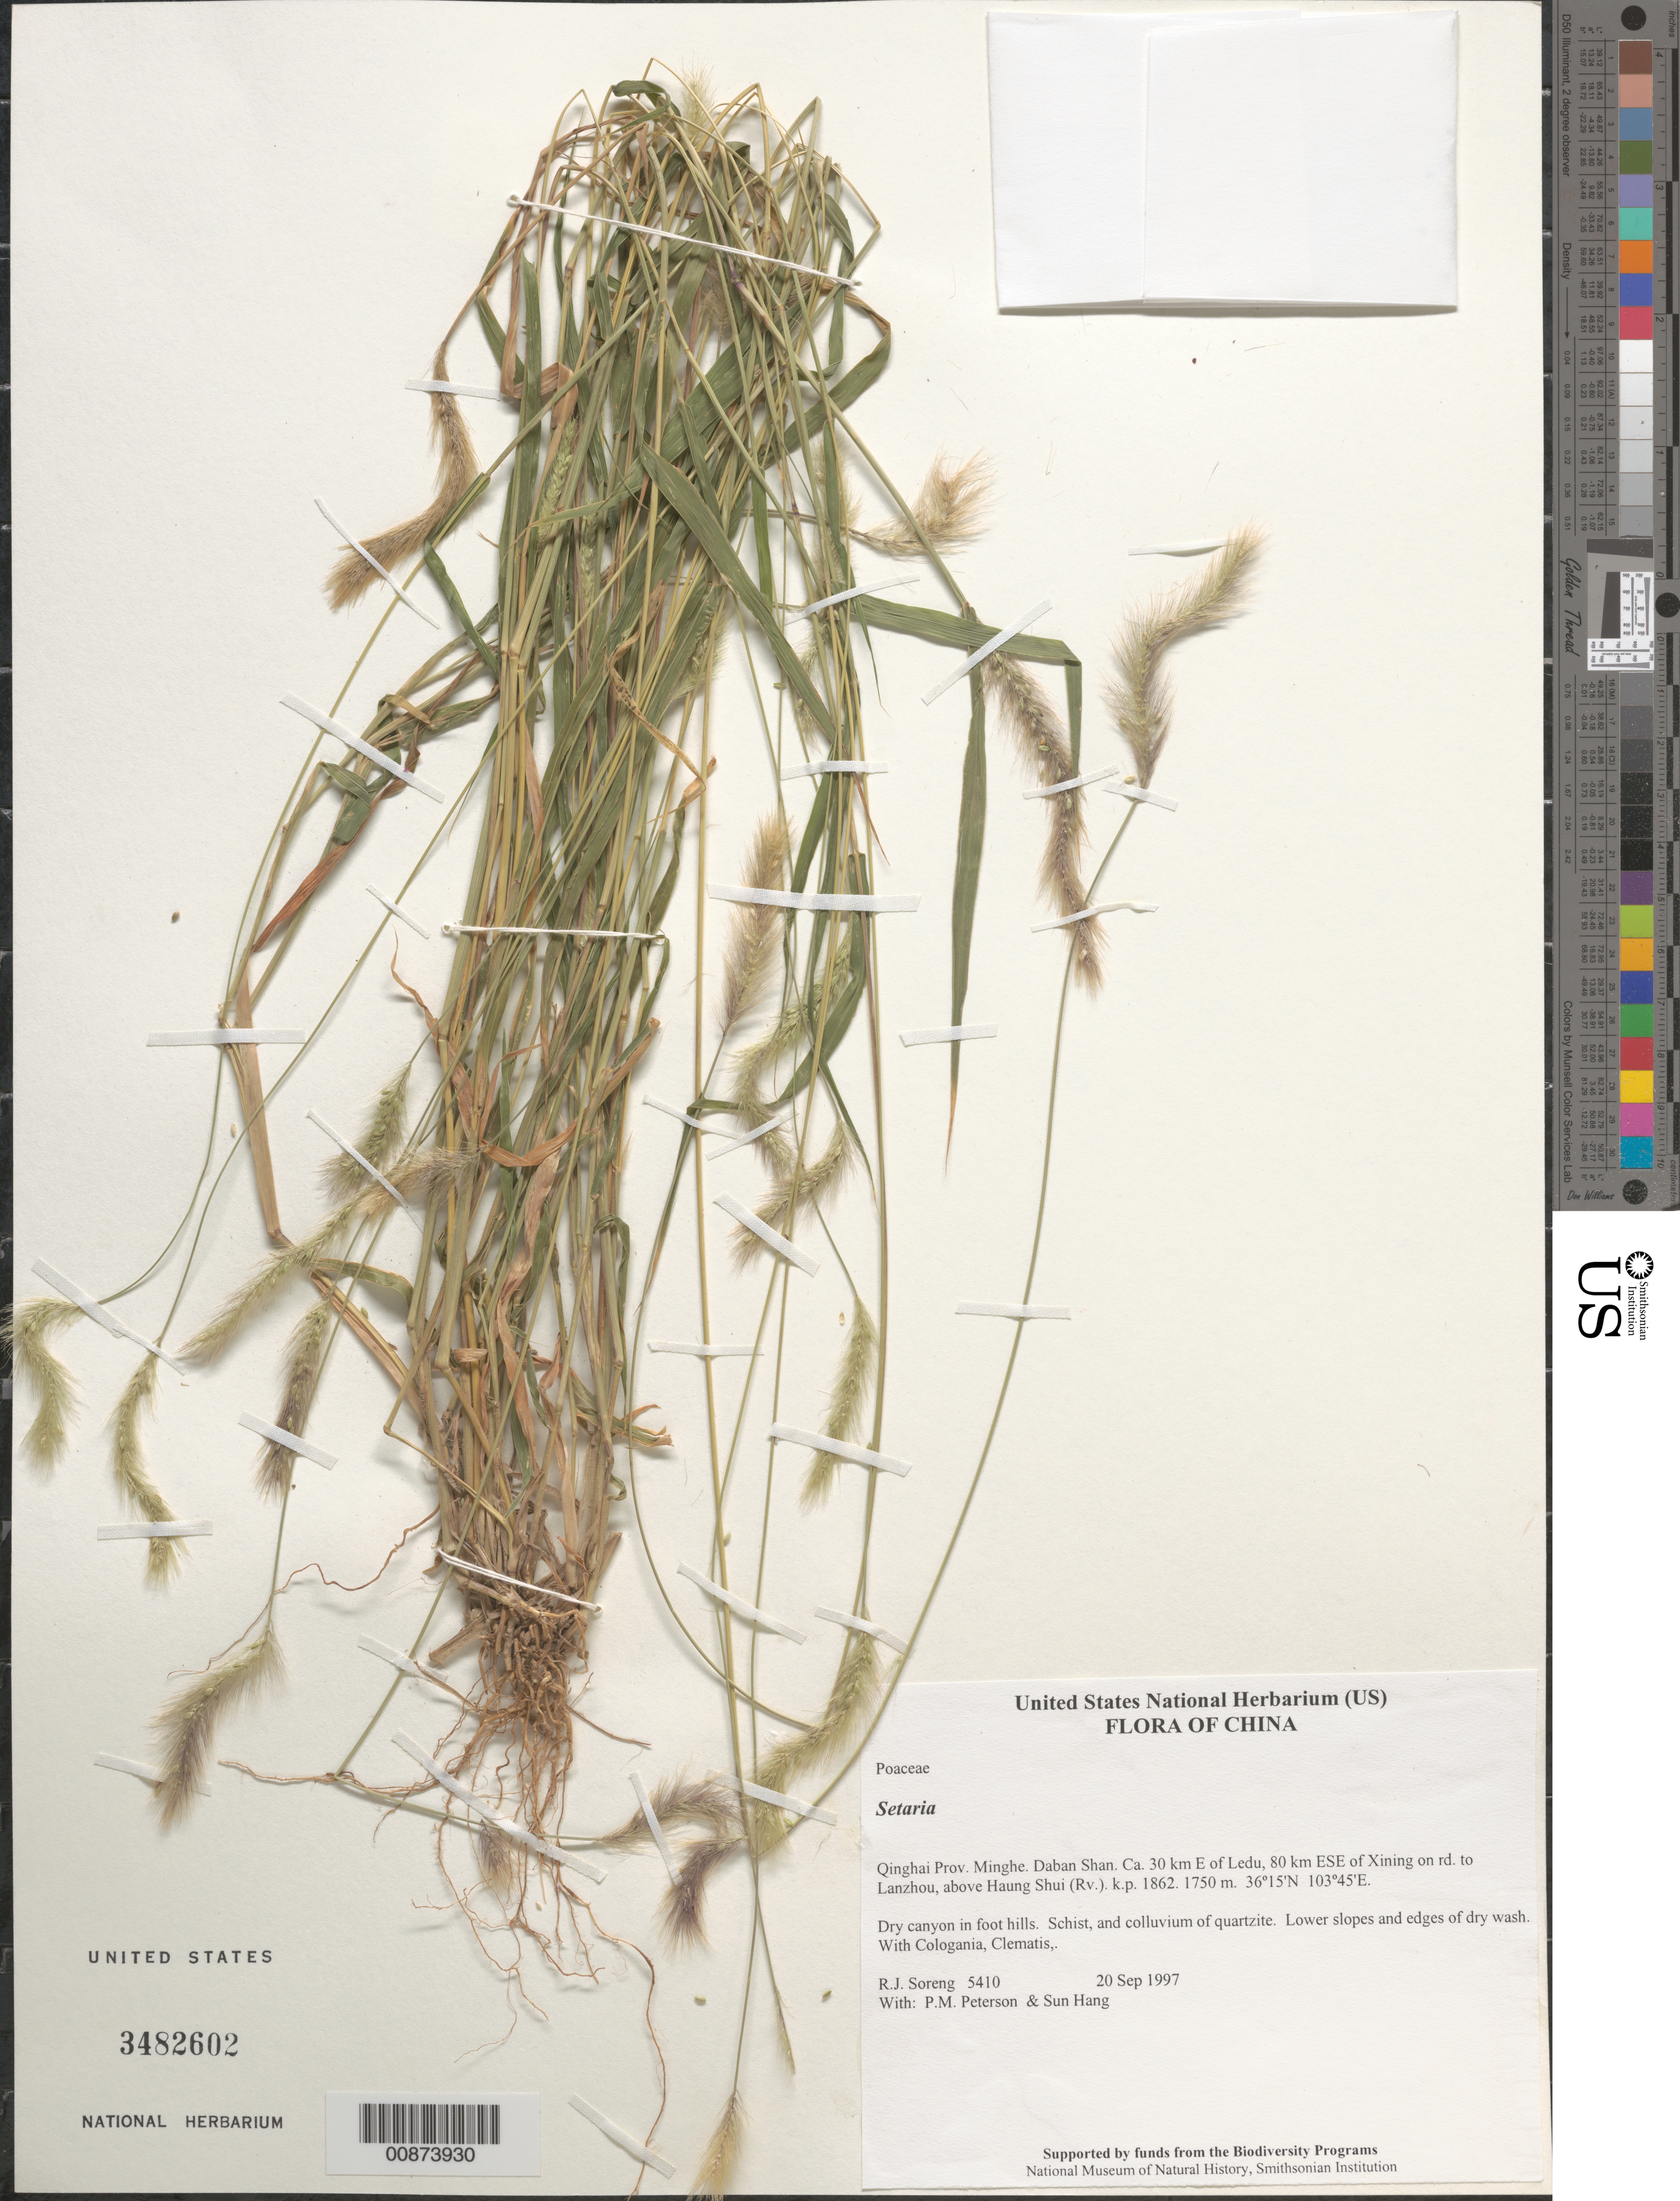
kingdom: Plantae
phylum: Tracheophyta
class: Liliopsida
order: Poales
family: Poaceae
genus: Setaria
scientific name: Setaria viridis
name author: (L.) P. Beauv.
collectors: R. J. Soreng, P. M. Peterson & Sun Hang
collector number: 5410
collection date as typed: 20 Sep 1997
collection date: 1997-09-20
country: China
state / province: Qinghai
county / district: Minghe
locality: Daban Shan. Ca. 30 km E of Ledu, 80 km ESE of Xining on rd. to Lanzhou, above Haung Shui (Rv.). k.p. 1862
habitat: Dry canyon in foot hills. Schist, and colluvium of quartzite. Lower slopes and edges of dry wash. With Cologania, Clematis,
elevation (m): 1750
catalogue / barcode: US 3482602